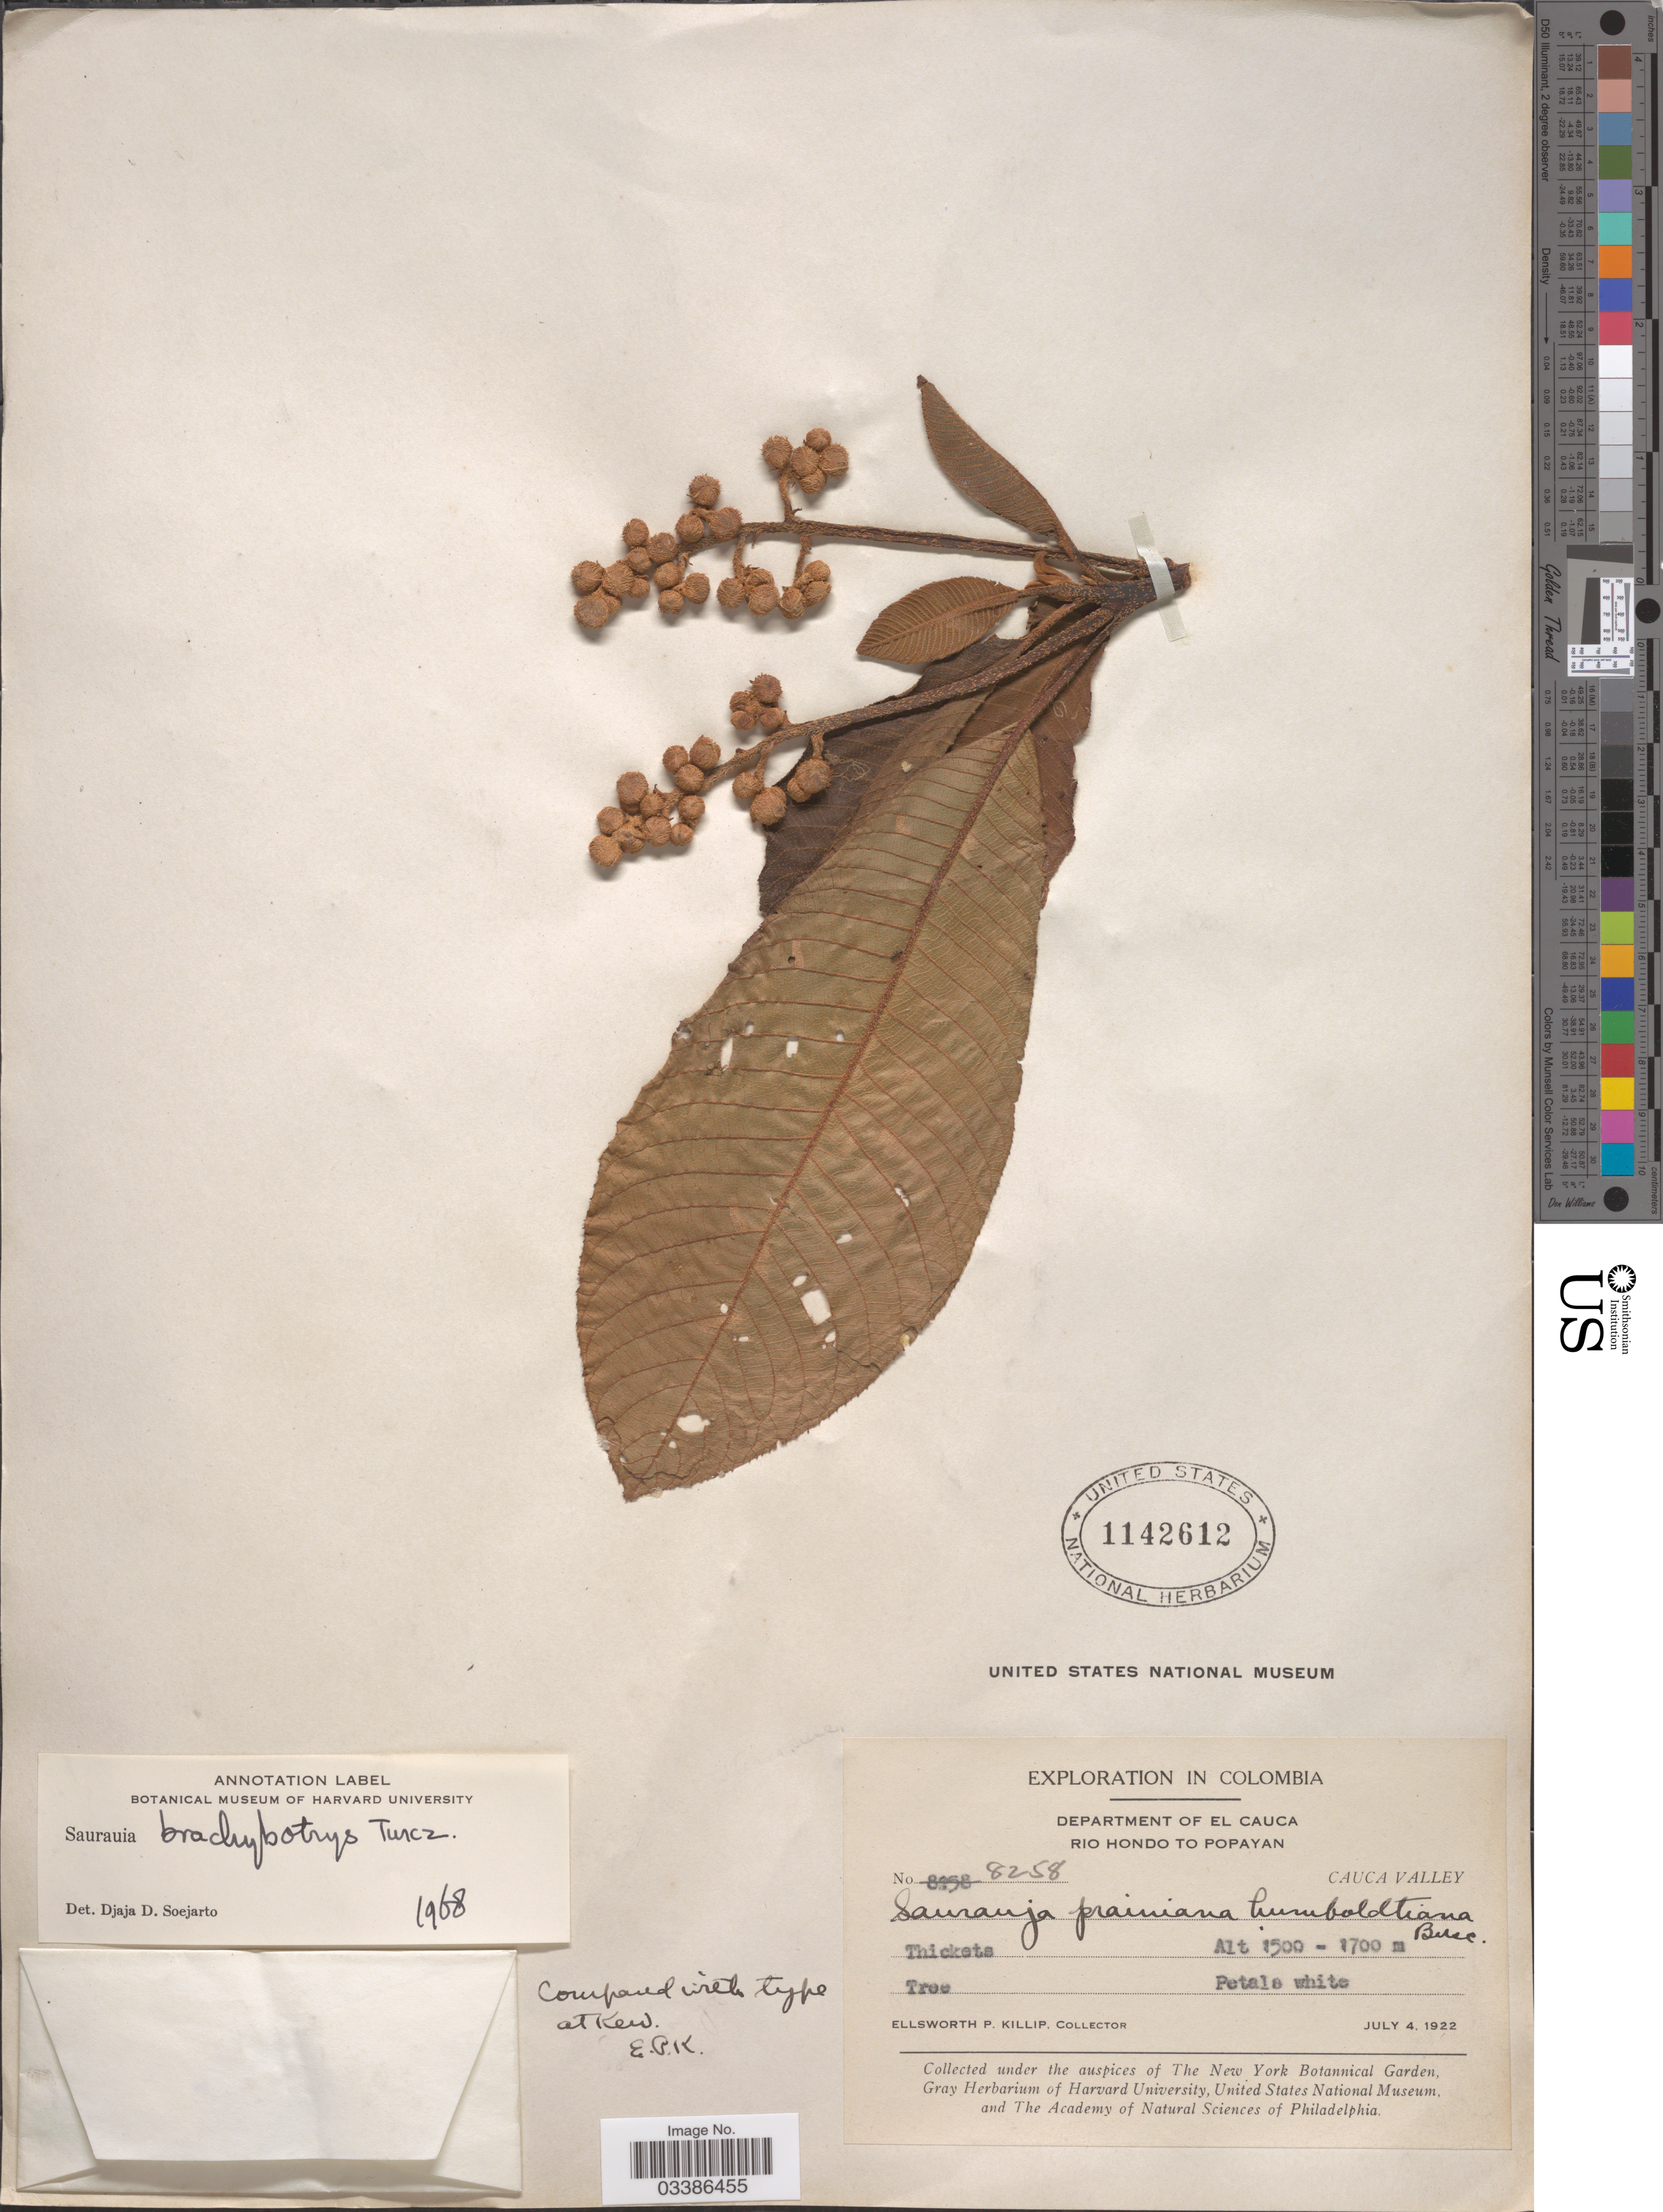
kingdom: Plantae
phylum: Tracheophyta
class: Magnoliopsida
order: Ericales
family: Actinidiaceae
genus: Saurauia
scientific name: Saurauia brachybotrys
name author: Turcz.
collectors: E. P. Killip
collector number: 8258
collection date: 1922-07-04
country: Colombia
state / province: Cauca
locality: Department of El Cauca. Rio Hondo to Popayan. Cauca Valley.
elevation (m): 1500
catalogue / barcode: US 1142612